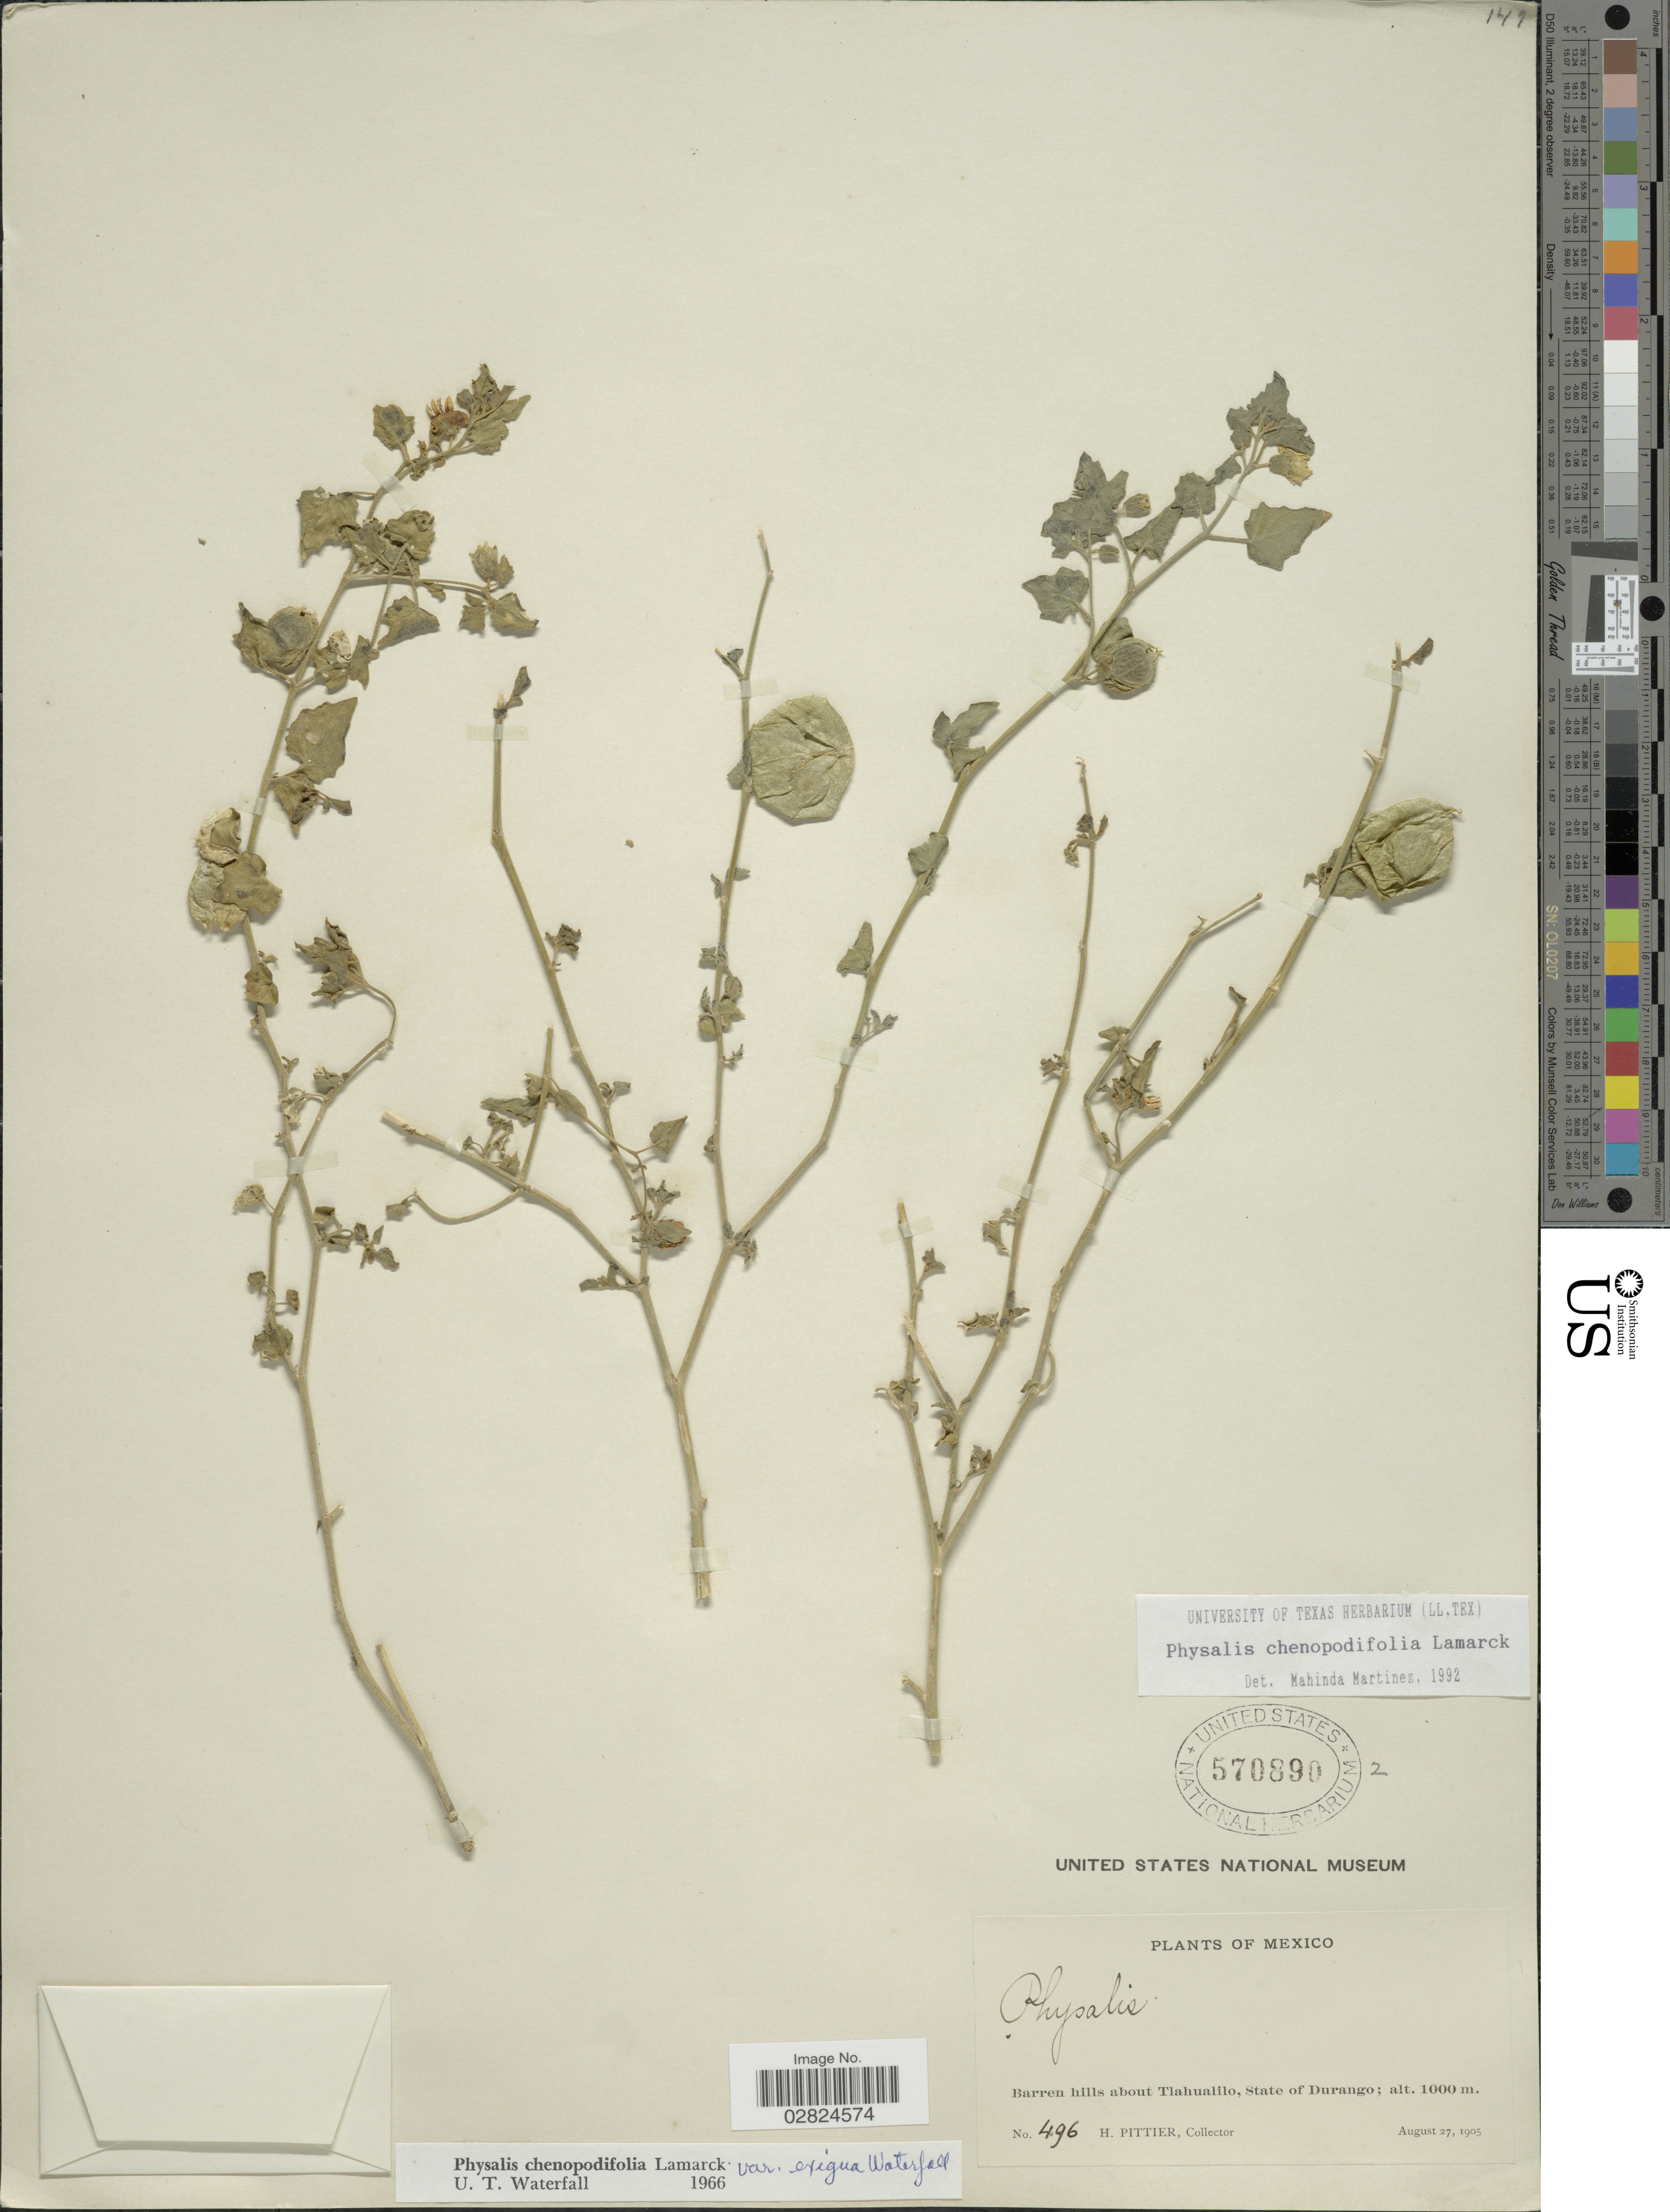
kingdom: Plantae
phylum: Tracheophyta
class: Magnoliopsida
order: Solanales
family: Solanaceae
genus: Physalis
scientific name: Physalis chenopodifolia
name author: Lam.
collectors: H. F. Pittier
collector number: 496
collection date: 1905-08-27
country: Mexico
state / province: Durango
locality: Barren hills about Tlahualito.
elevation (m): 1000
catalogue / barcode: US 570890